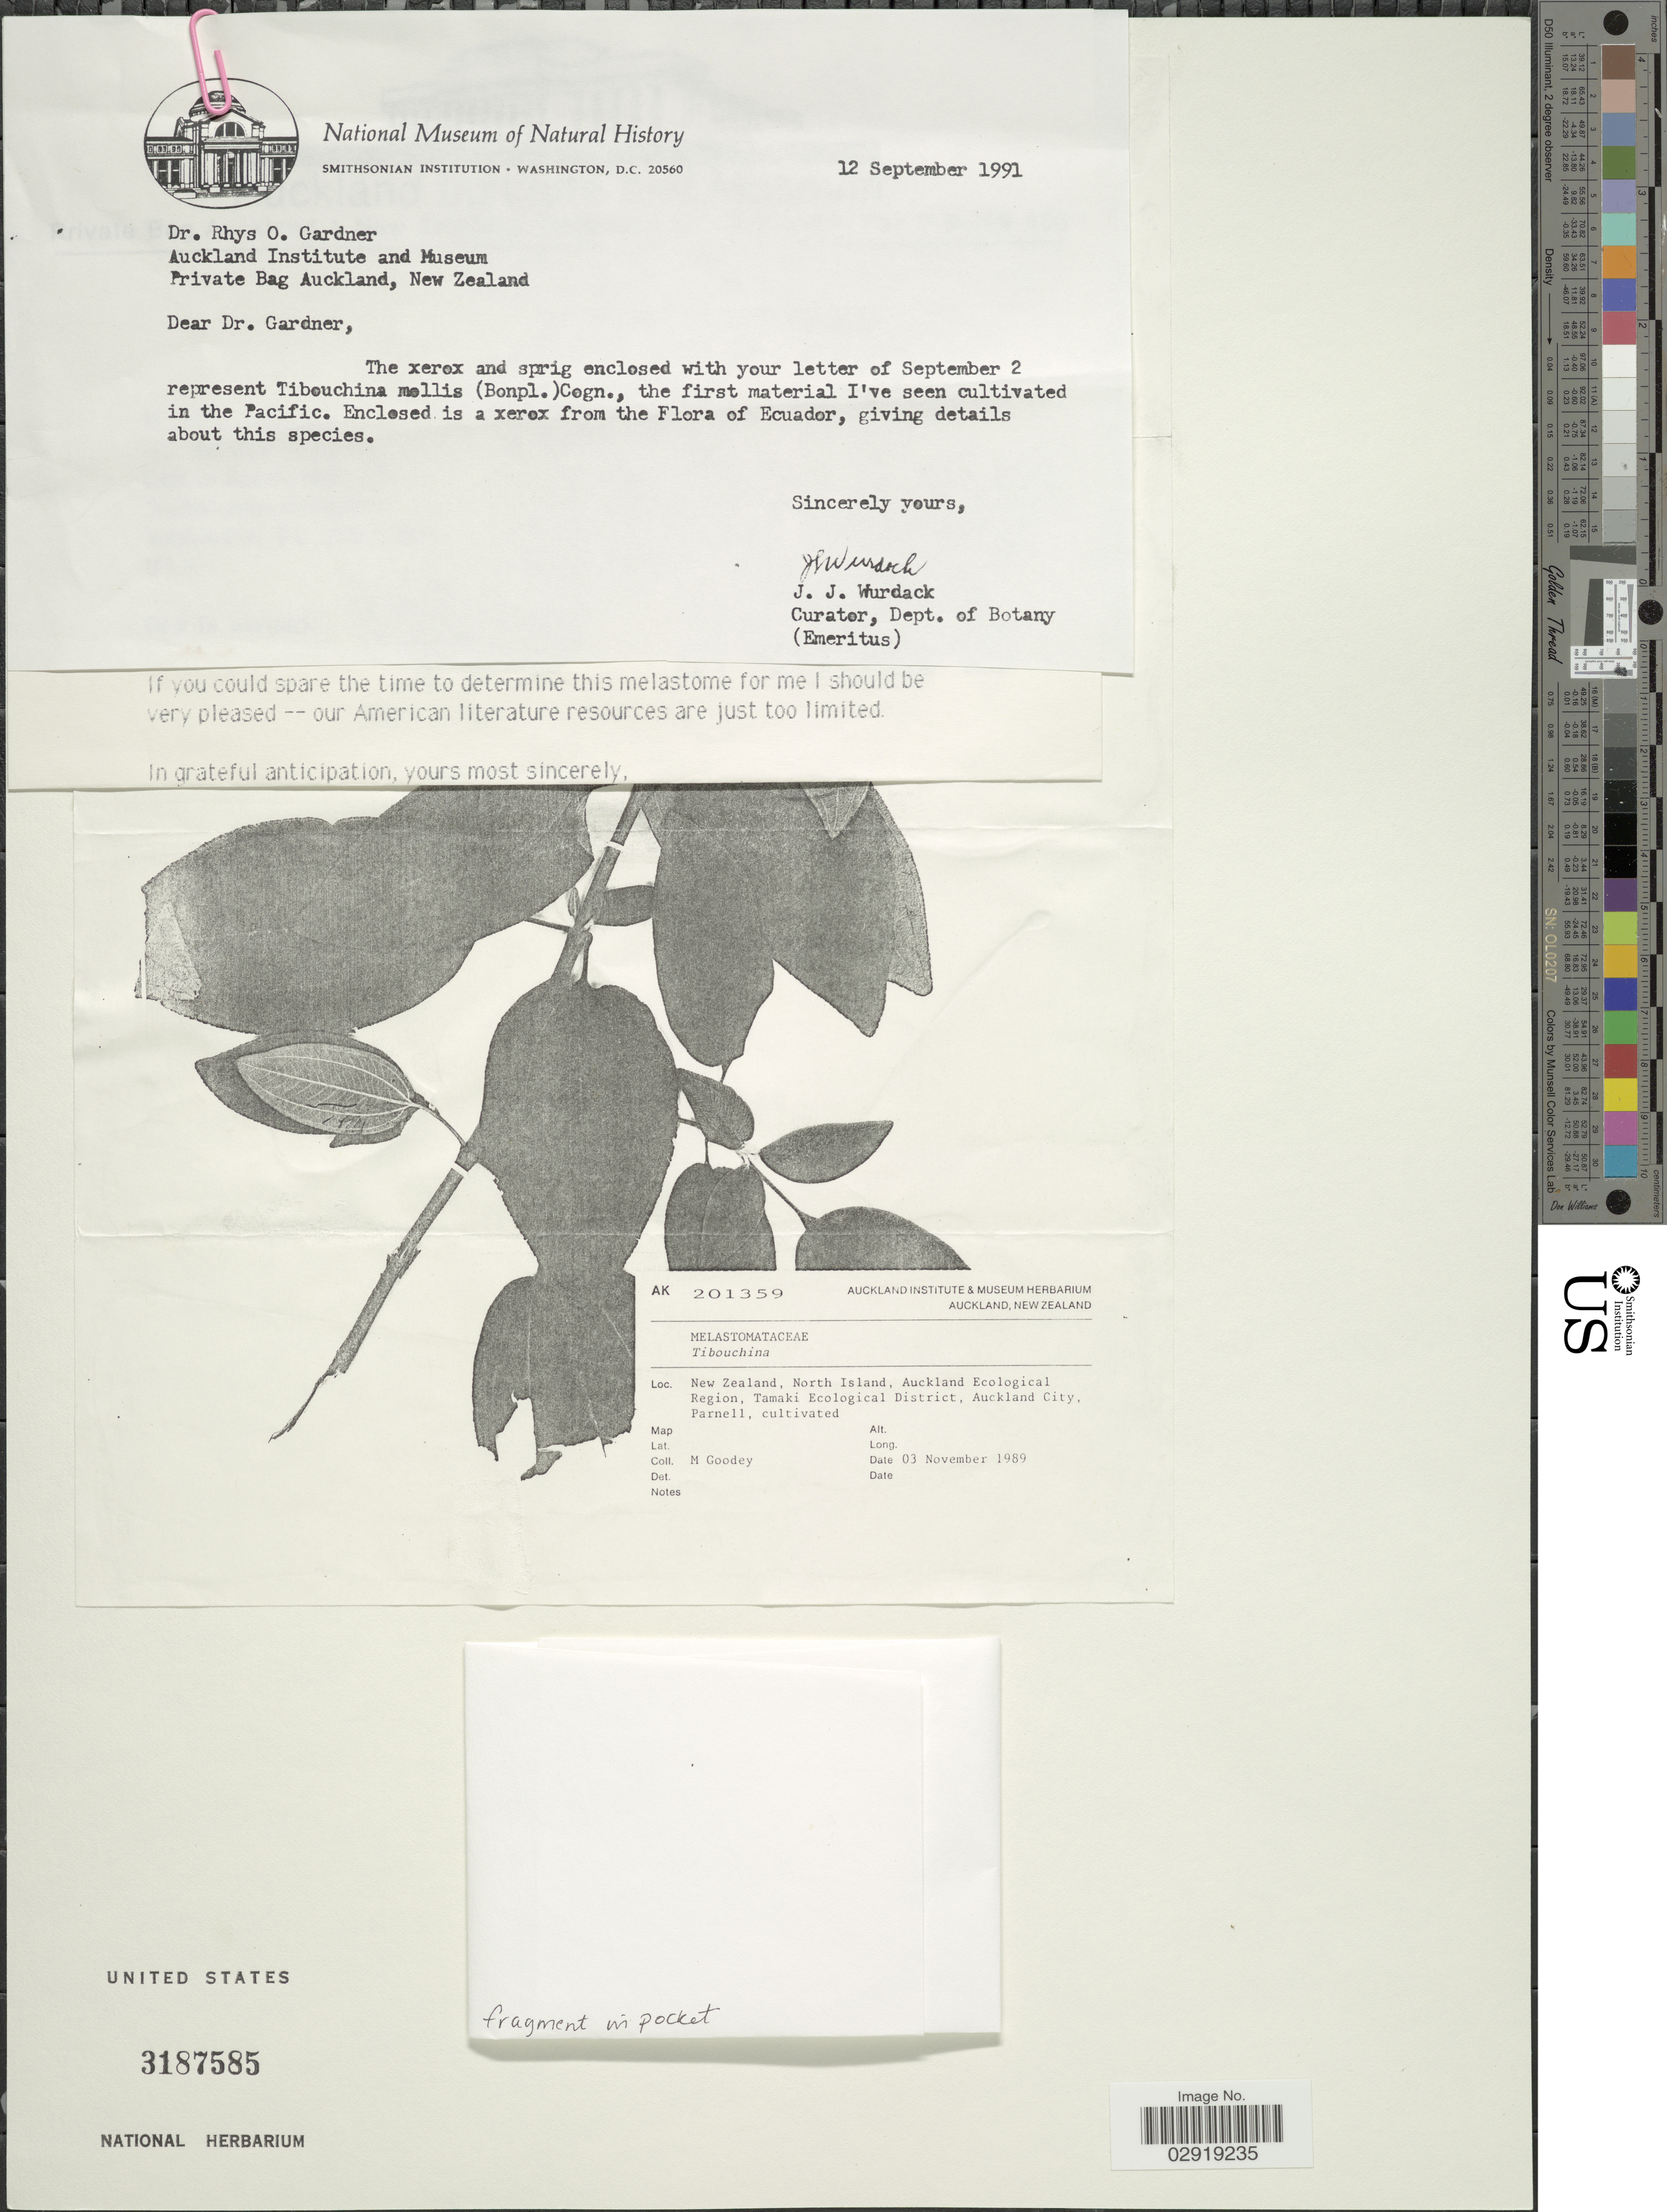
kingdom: Plantae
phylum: Tracheophyta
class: Magnoliopsida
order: Myrtales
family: Melastomataceae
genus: Chaetogastra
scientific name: Chaetogastra mollis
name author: (Bonpl.) DC.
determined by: Wagner, W. L., (BOT), Smithsonian Institution - National Museum of Natural History (UNITED STATES)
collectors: M. Goodey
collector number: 201359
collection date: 1989-11-03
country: New Zealand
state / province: Auckland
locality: North Island, Auckland Ecological Region, Tamaki Ecological District, Auckland City, Parnell, cultivated.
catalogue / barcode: US 3187585